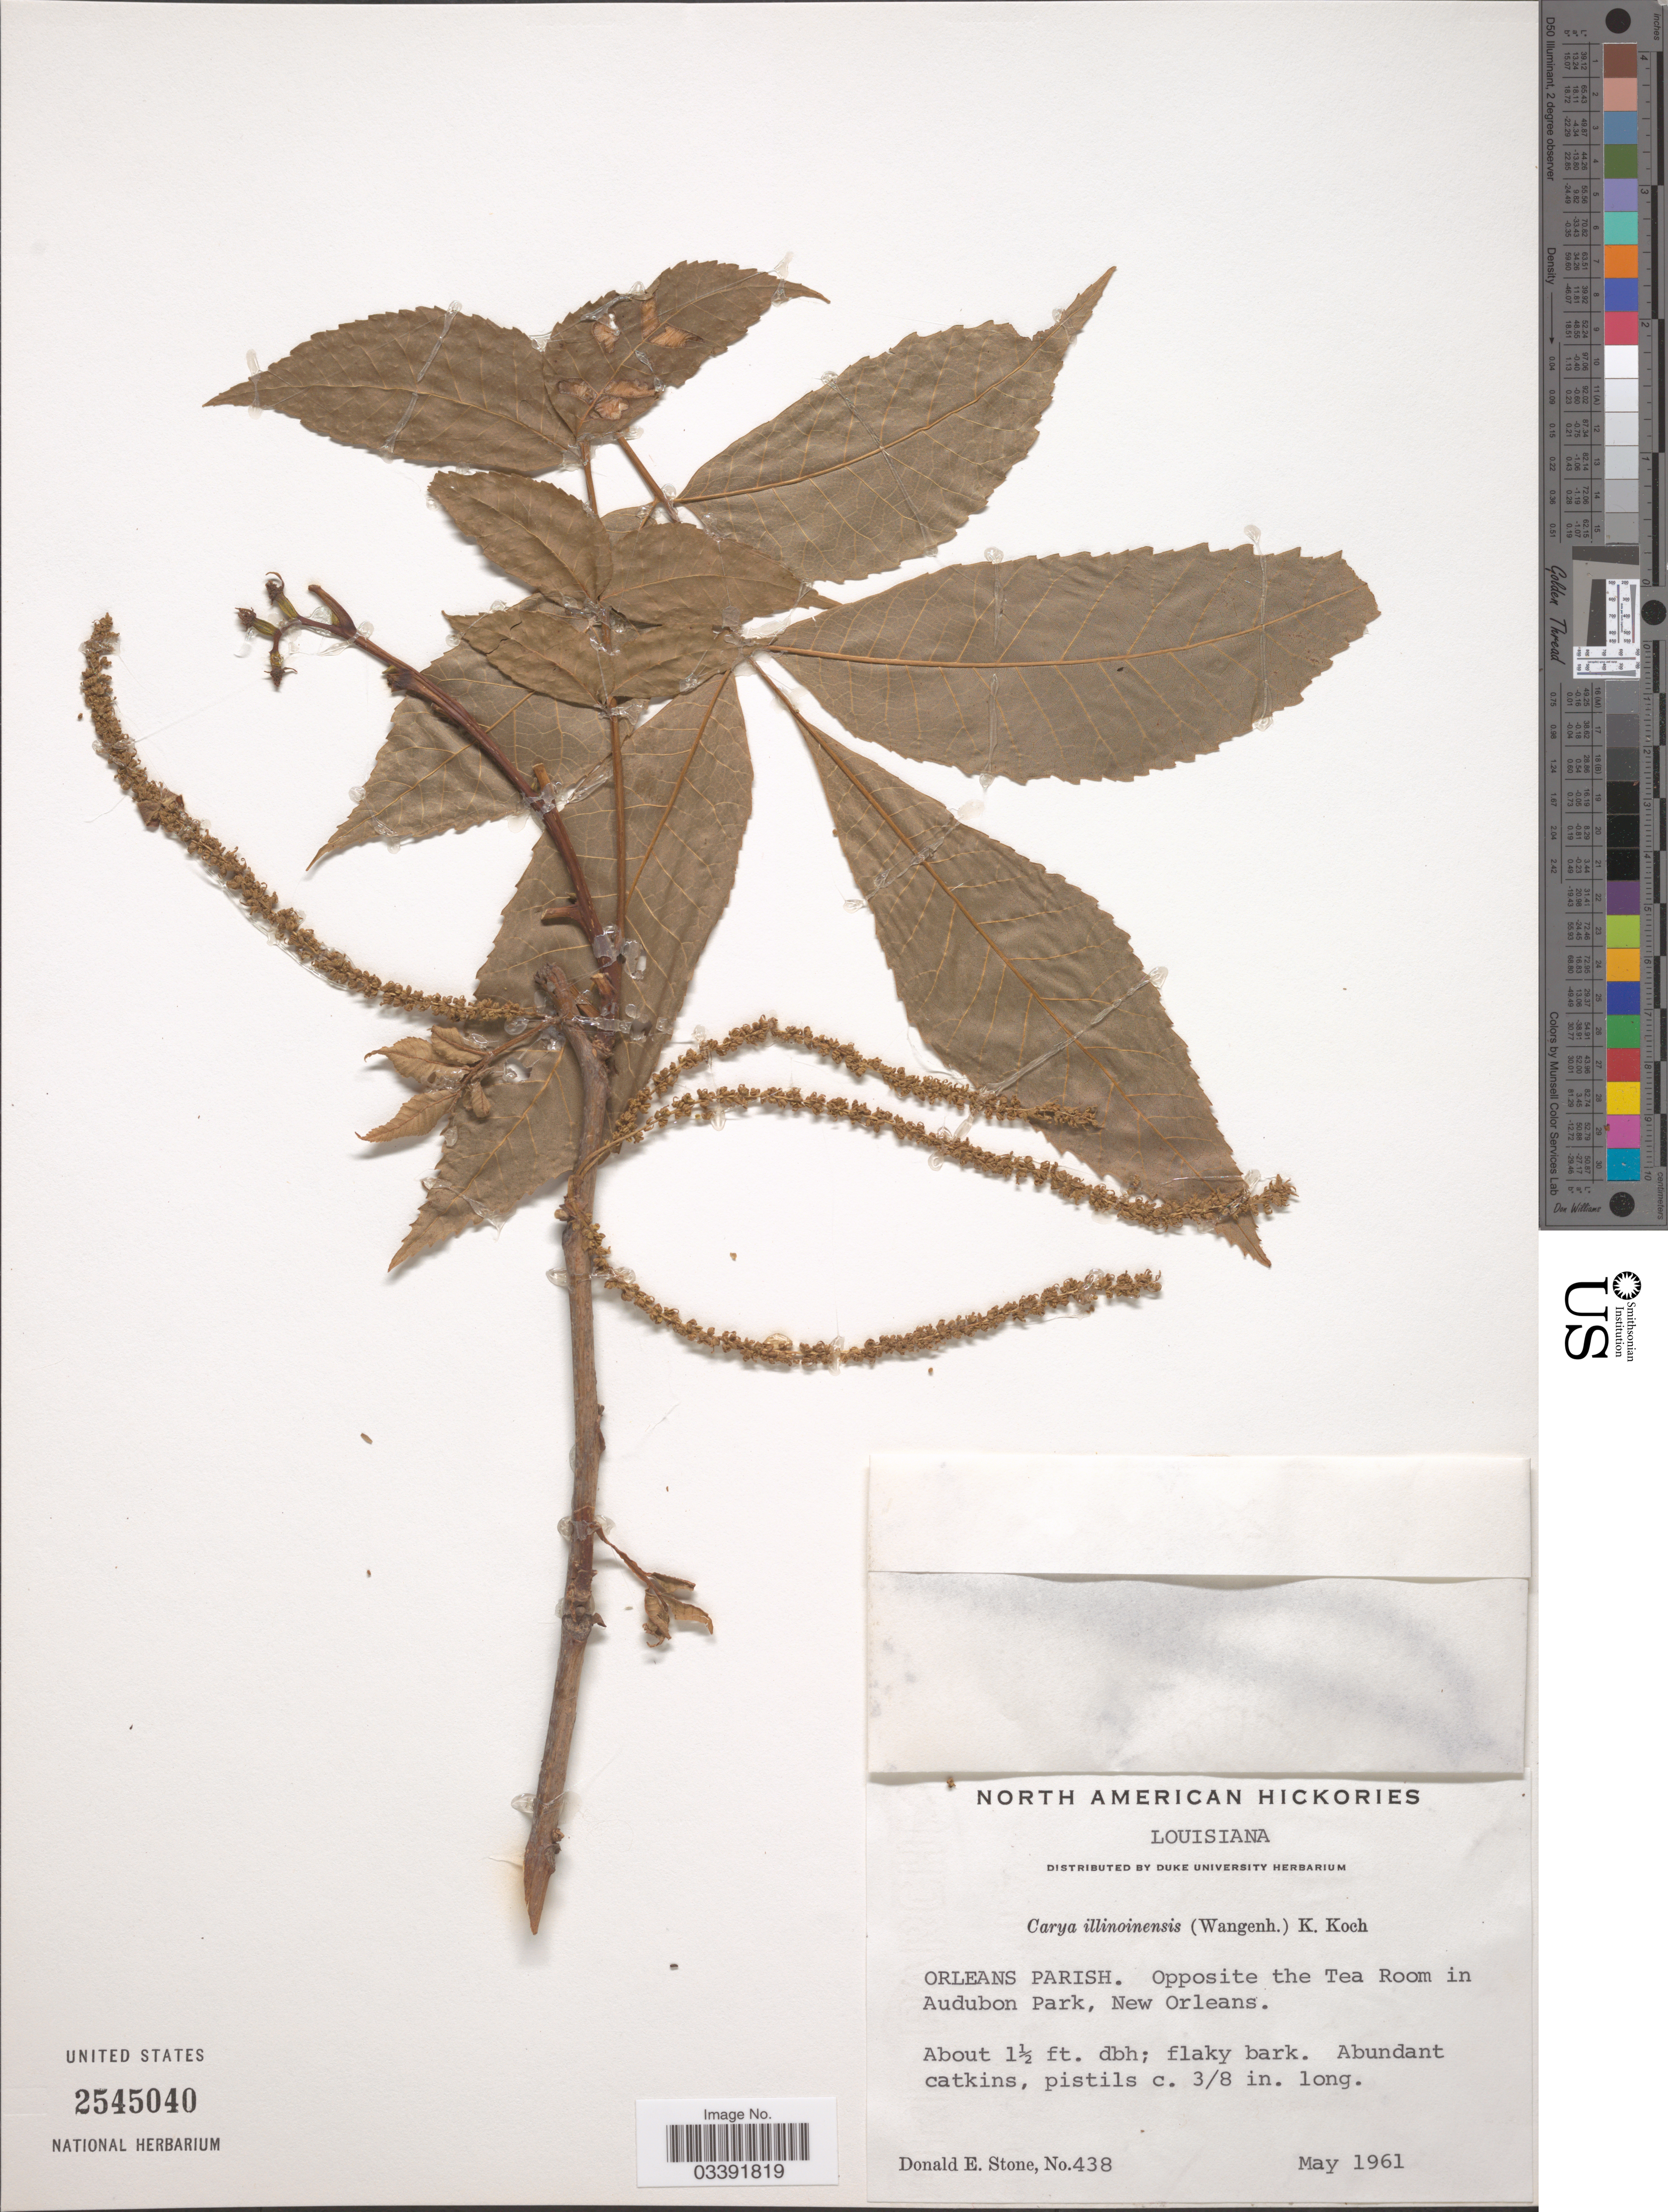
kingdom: Plantae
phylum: Tracheophyta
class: Magnoliopsida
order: Fagales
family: Juglandaceae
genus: Carya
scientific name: Carya illinoinensis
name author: (Wangenh.) K. Koch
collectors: D. Stone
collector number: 438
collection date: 1961-05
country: United States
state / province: Louisiana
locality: Orleans Parish. Opposite the Tea Room in Audubon Park, New Orleans.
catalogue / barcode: US 2545040